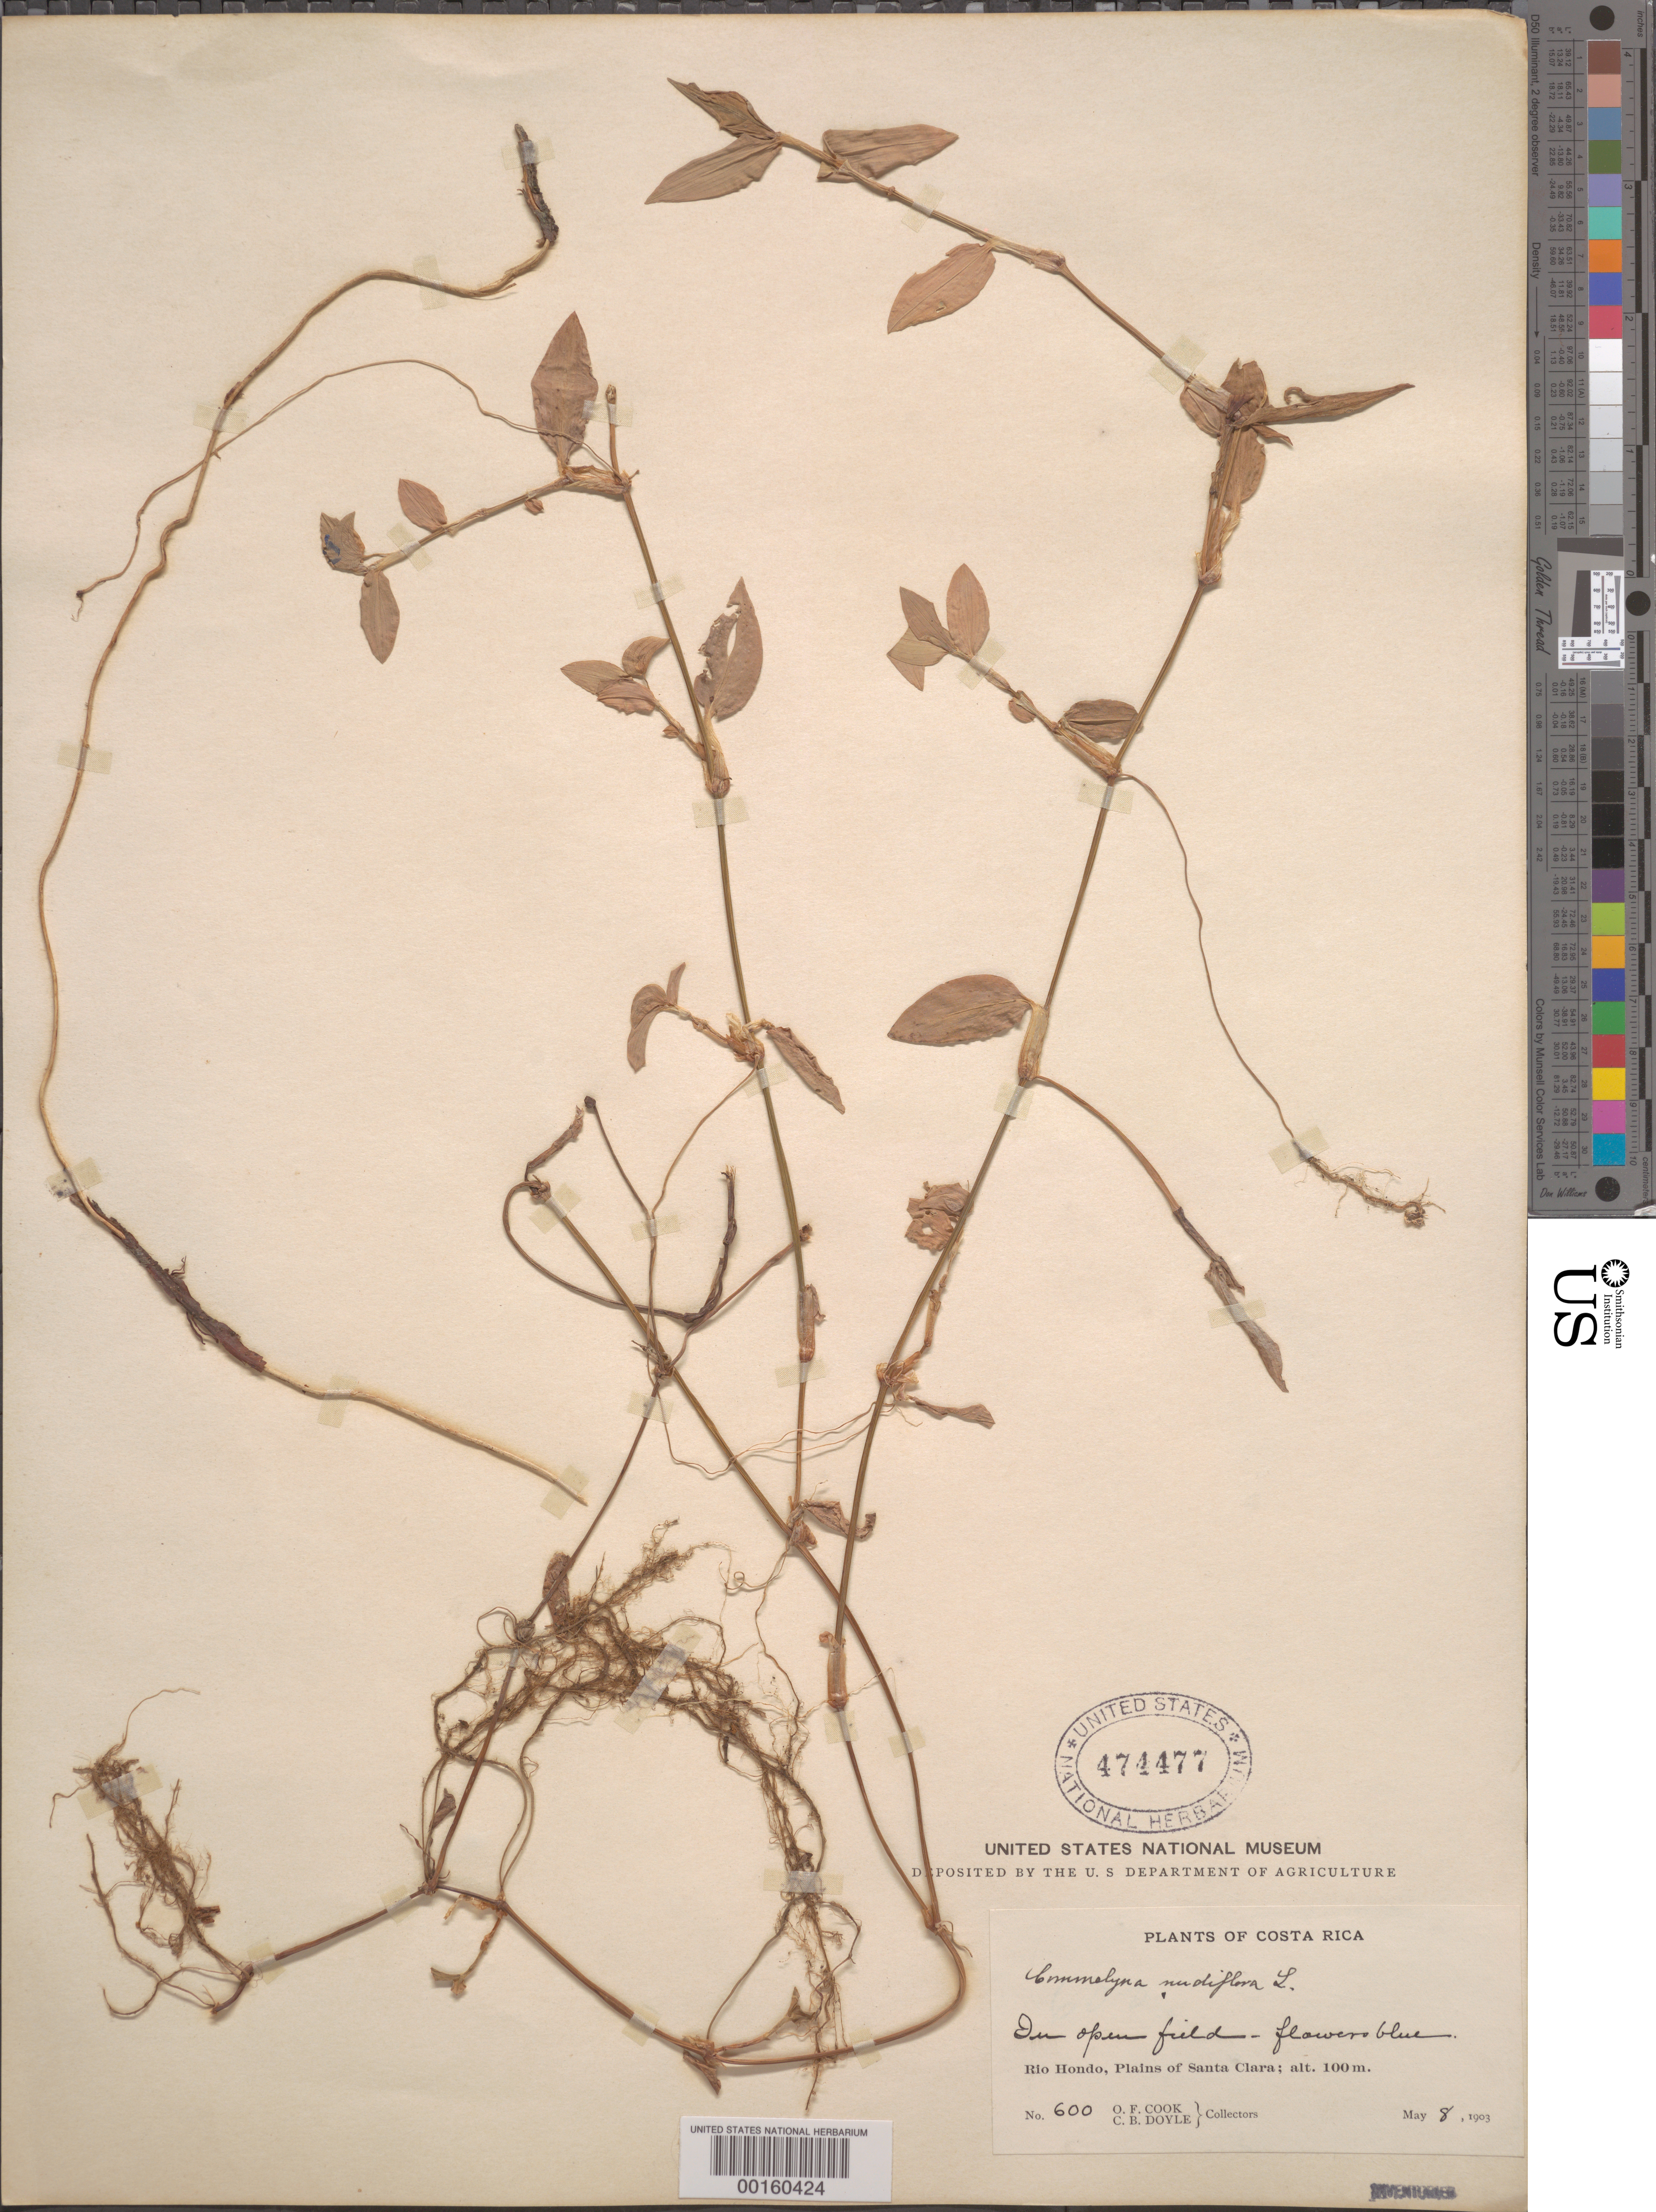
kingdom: Plantae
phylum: Tracheophyta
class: Liliopsida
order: Commelinales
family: Commelinaceae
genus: Commelina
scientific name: Commelina diffusa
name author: Burm. f.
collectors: O. F. Cook & C. Doyle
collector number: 600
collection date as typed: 08 May 1903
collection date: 1903-05-08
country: Costa Rica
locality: Rio Hondo, plains of Santa Clara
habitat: Open field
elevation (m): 100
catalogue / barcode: US 474477